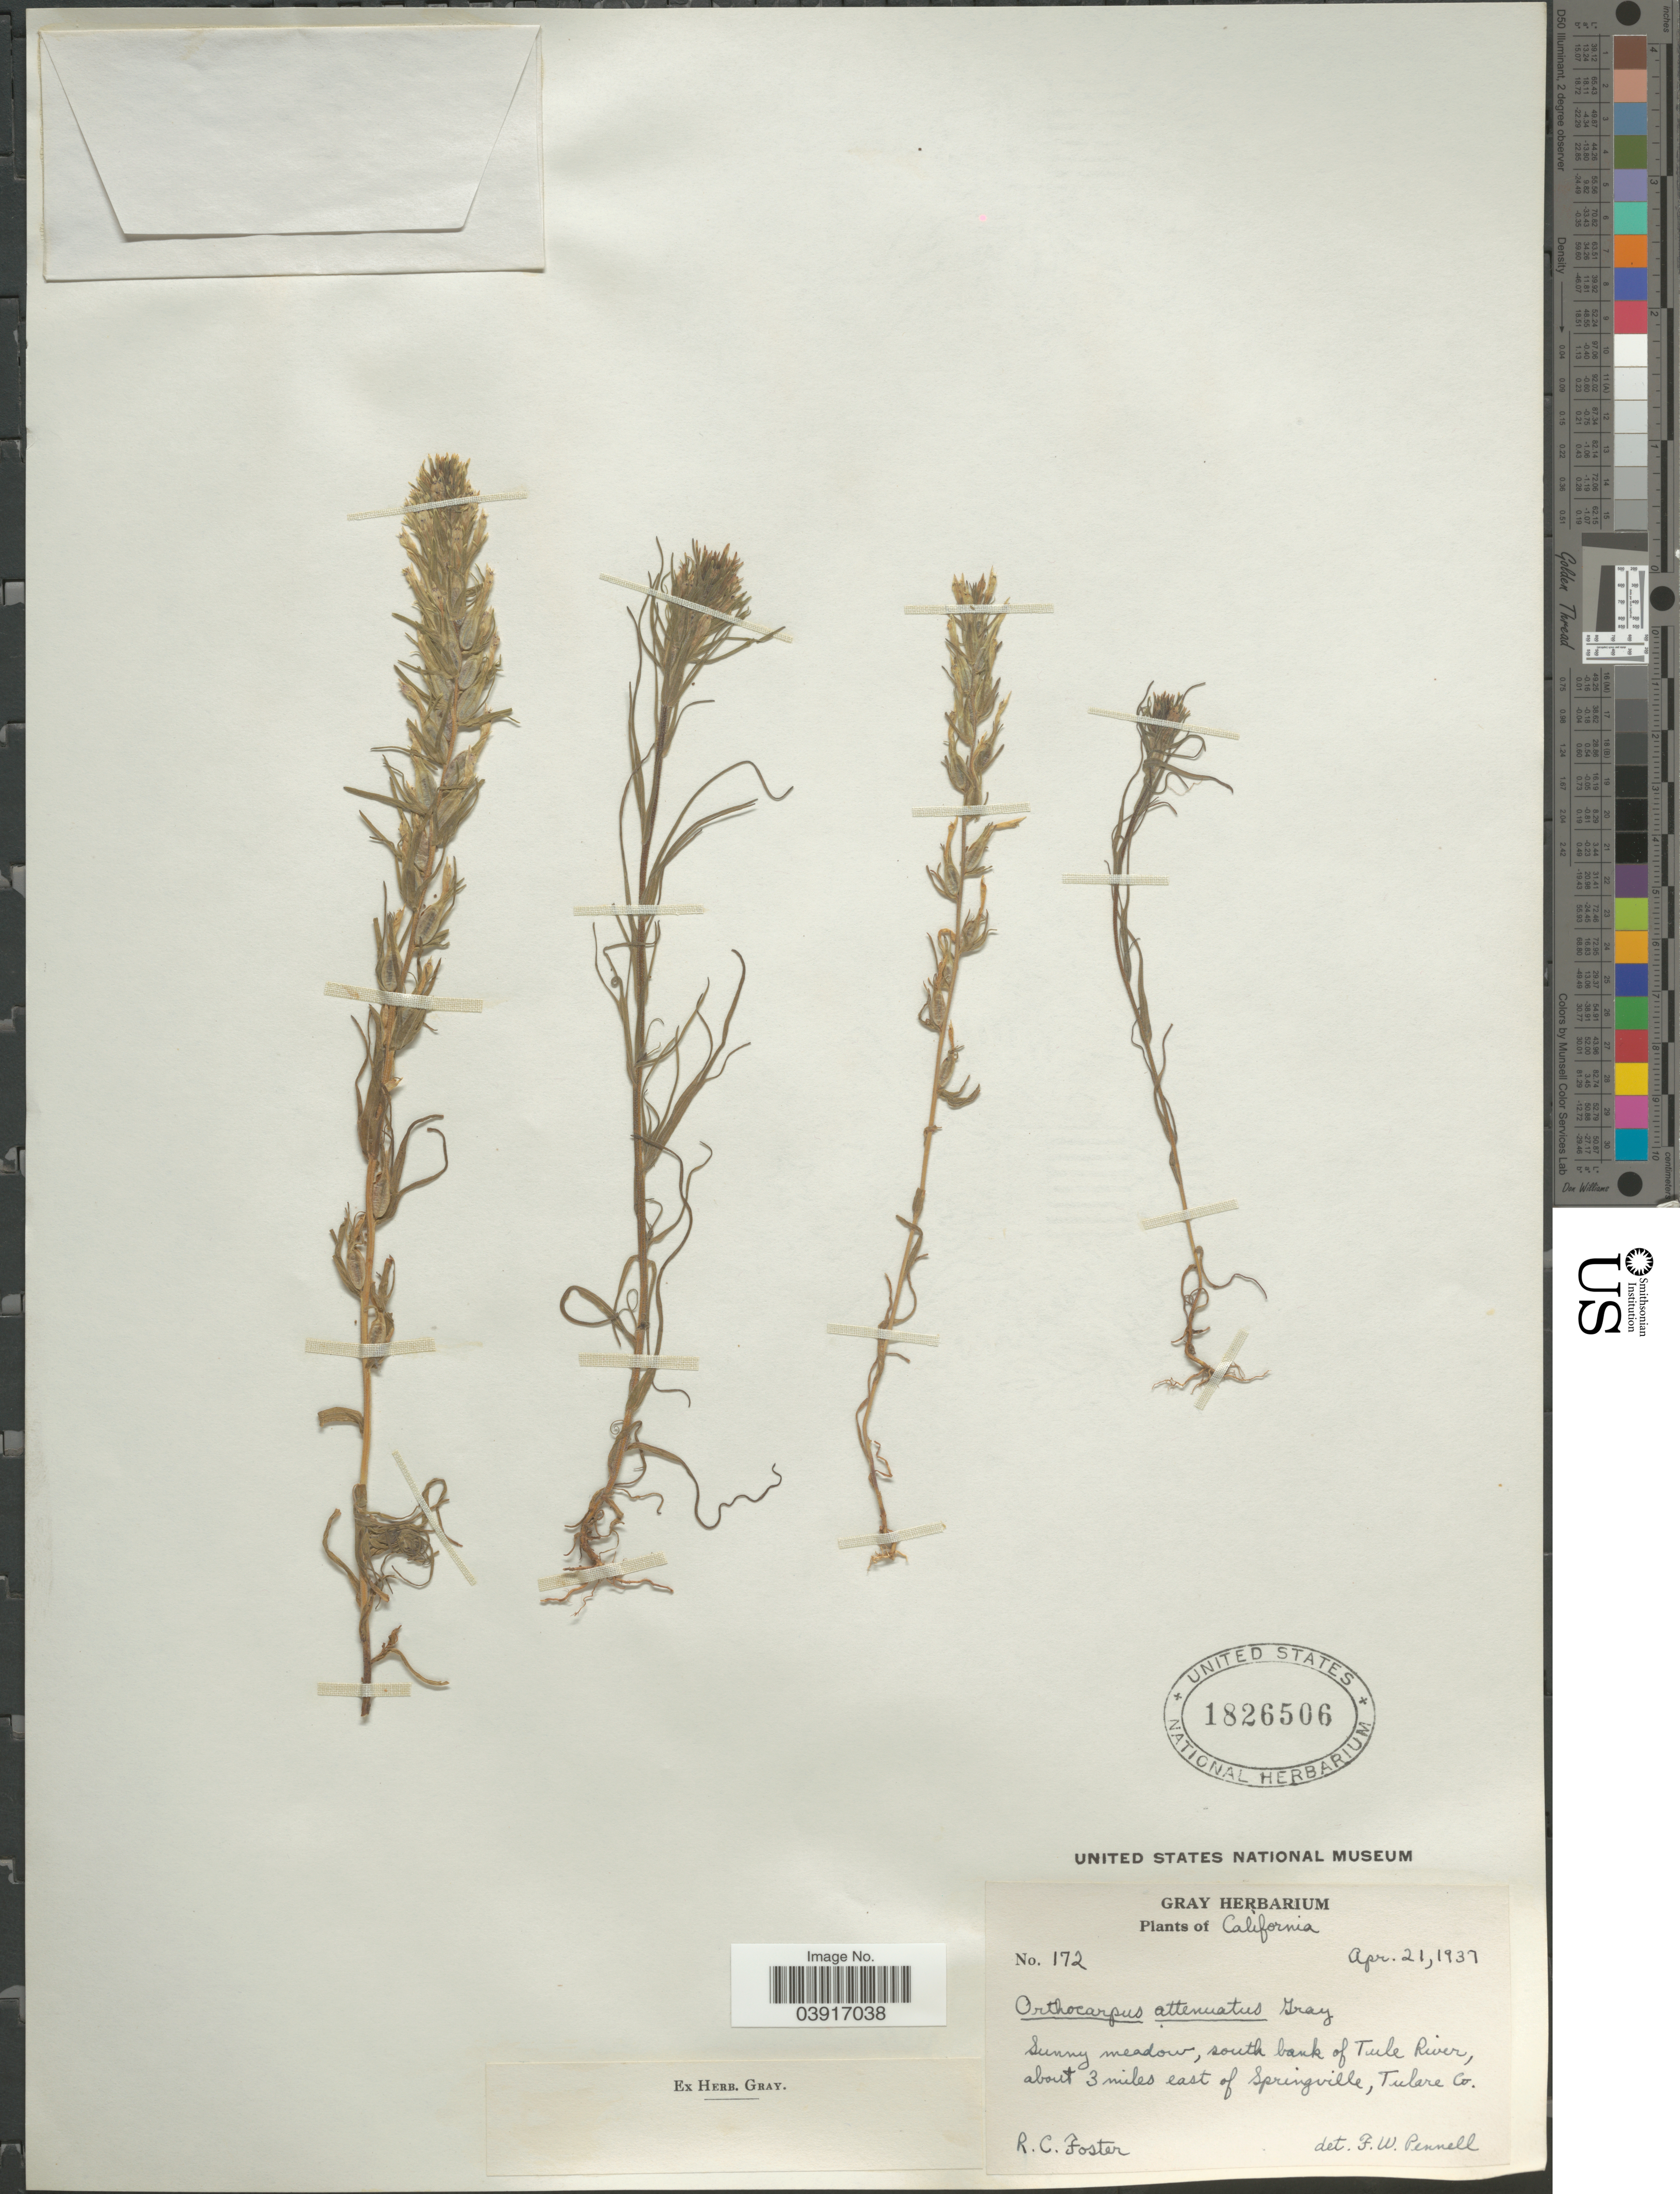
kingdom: Plantae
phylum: Tracheophyta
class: Magnoliopsida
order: Lamiales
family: Orobanchaceae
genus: Orthocarpus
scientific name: Orthocarpus attenuatus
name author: A. Gray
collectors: R. C. Foster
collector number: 172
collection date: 1937-04-21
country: United States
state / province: California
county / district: Tulare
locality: South bank of Tule River, about 3 miles east of Springville, Tulare Co.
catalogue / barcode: US 1826506